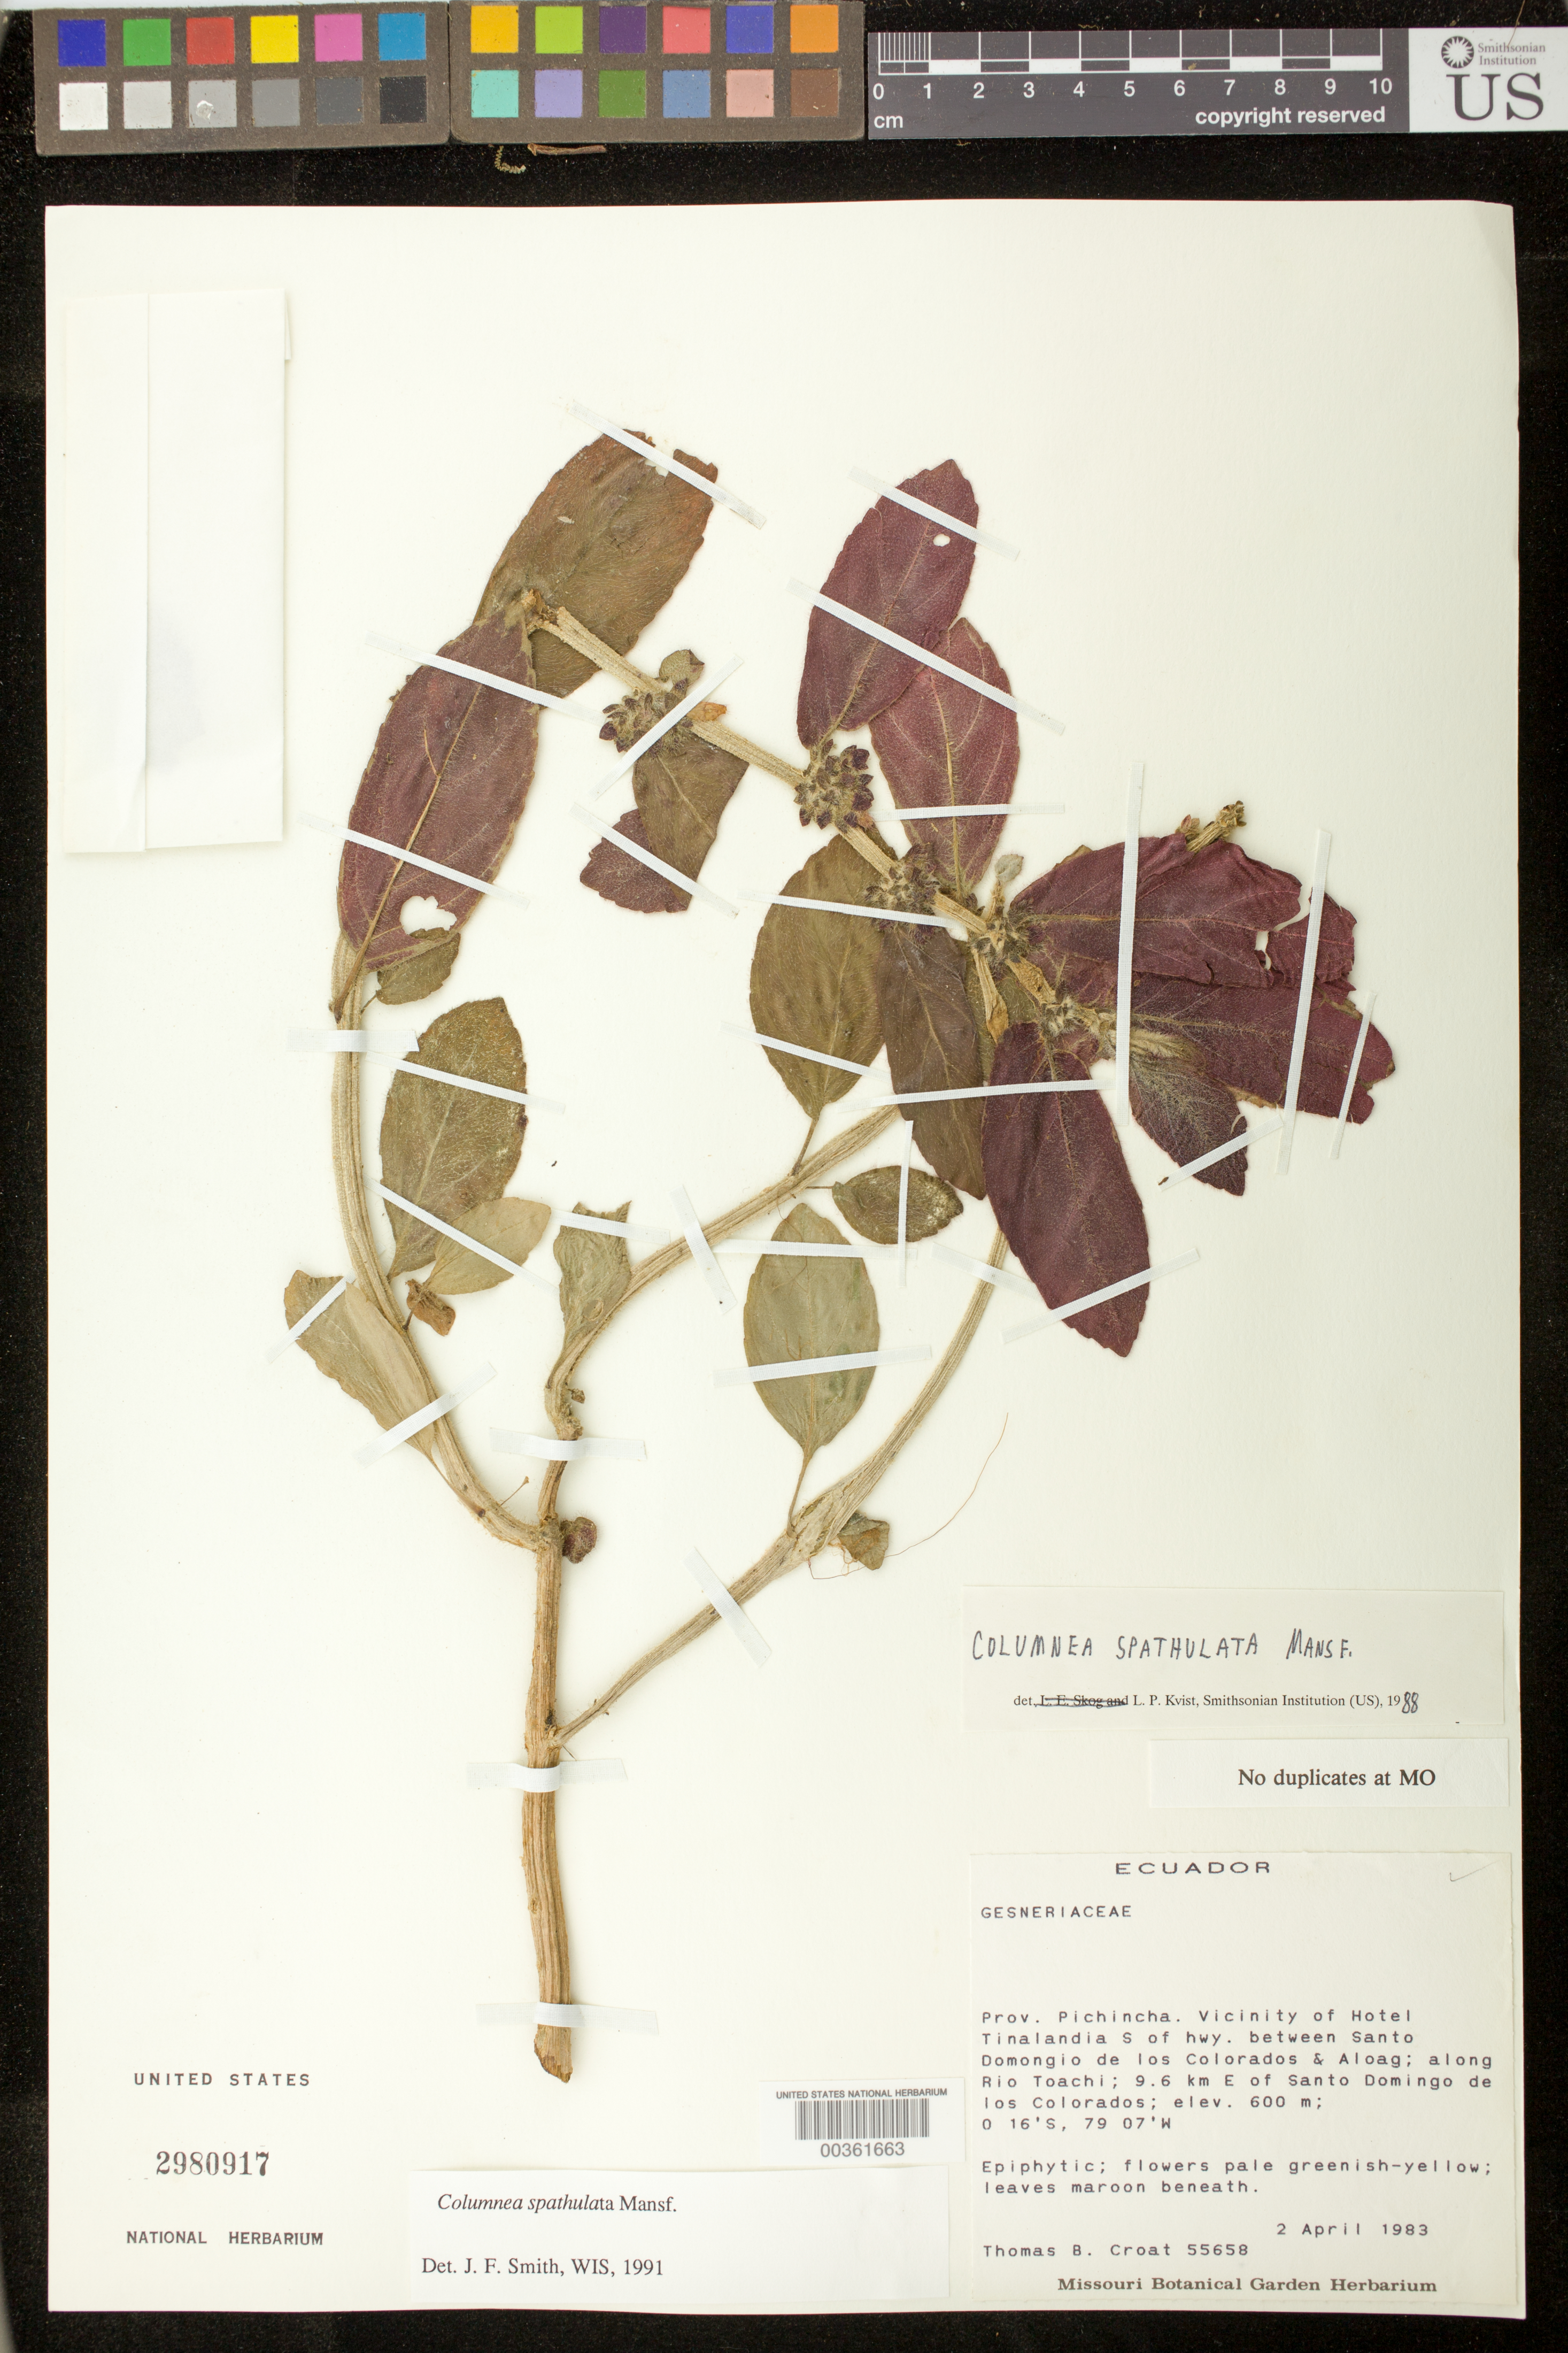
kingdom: Plantae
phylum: Tracheophyta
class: Magnoliopsida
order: Lamiales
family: Gesneriaceae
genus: Columnea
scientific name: Columnea spathulata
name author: Mansf.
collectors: T. B. Croat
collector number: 55658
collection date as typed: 02 Apr 1983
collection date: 1983-04-02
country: Ecuador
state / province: Pichincha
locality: Vicinity of Hotel Tinalandia S of hwy. between Santo Domongio de los Colorados and Aloag; along Rio Toachi; ...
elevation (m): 600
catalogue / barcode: US 2980917